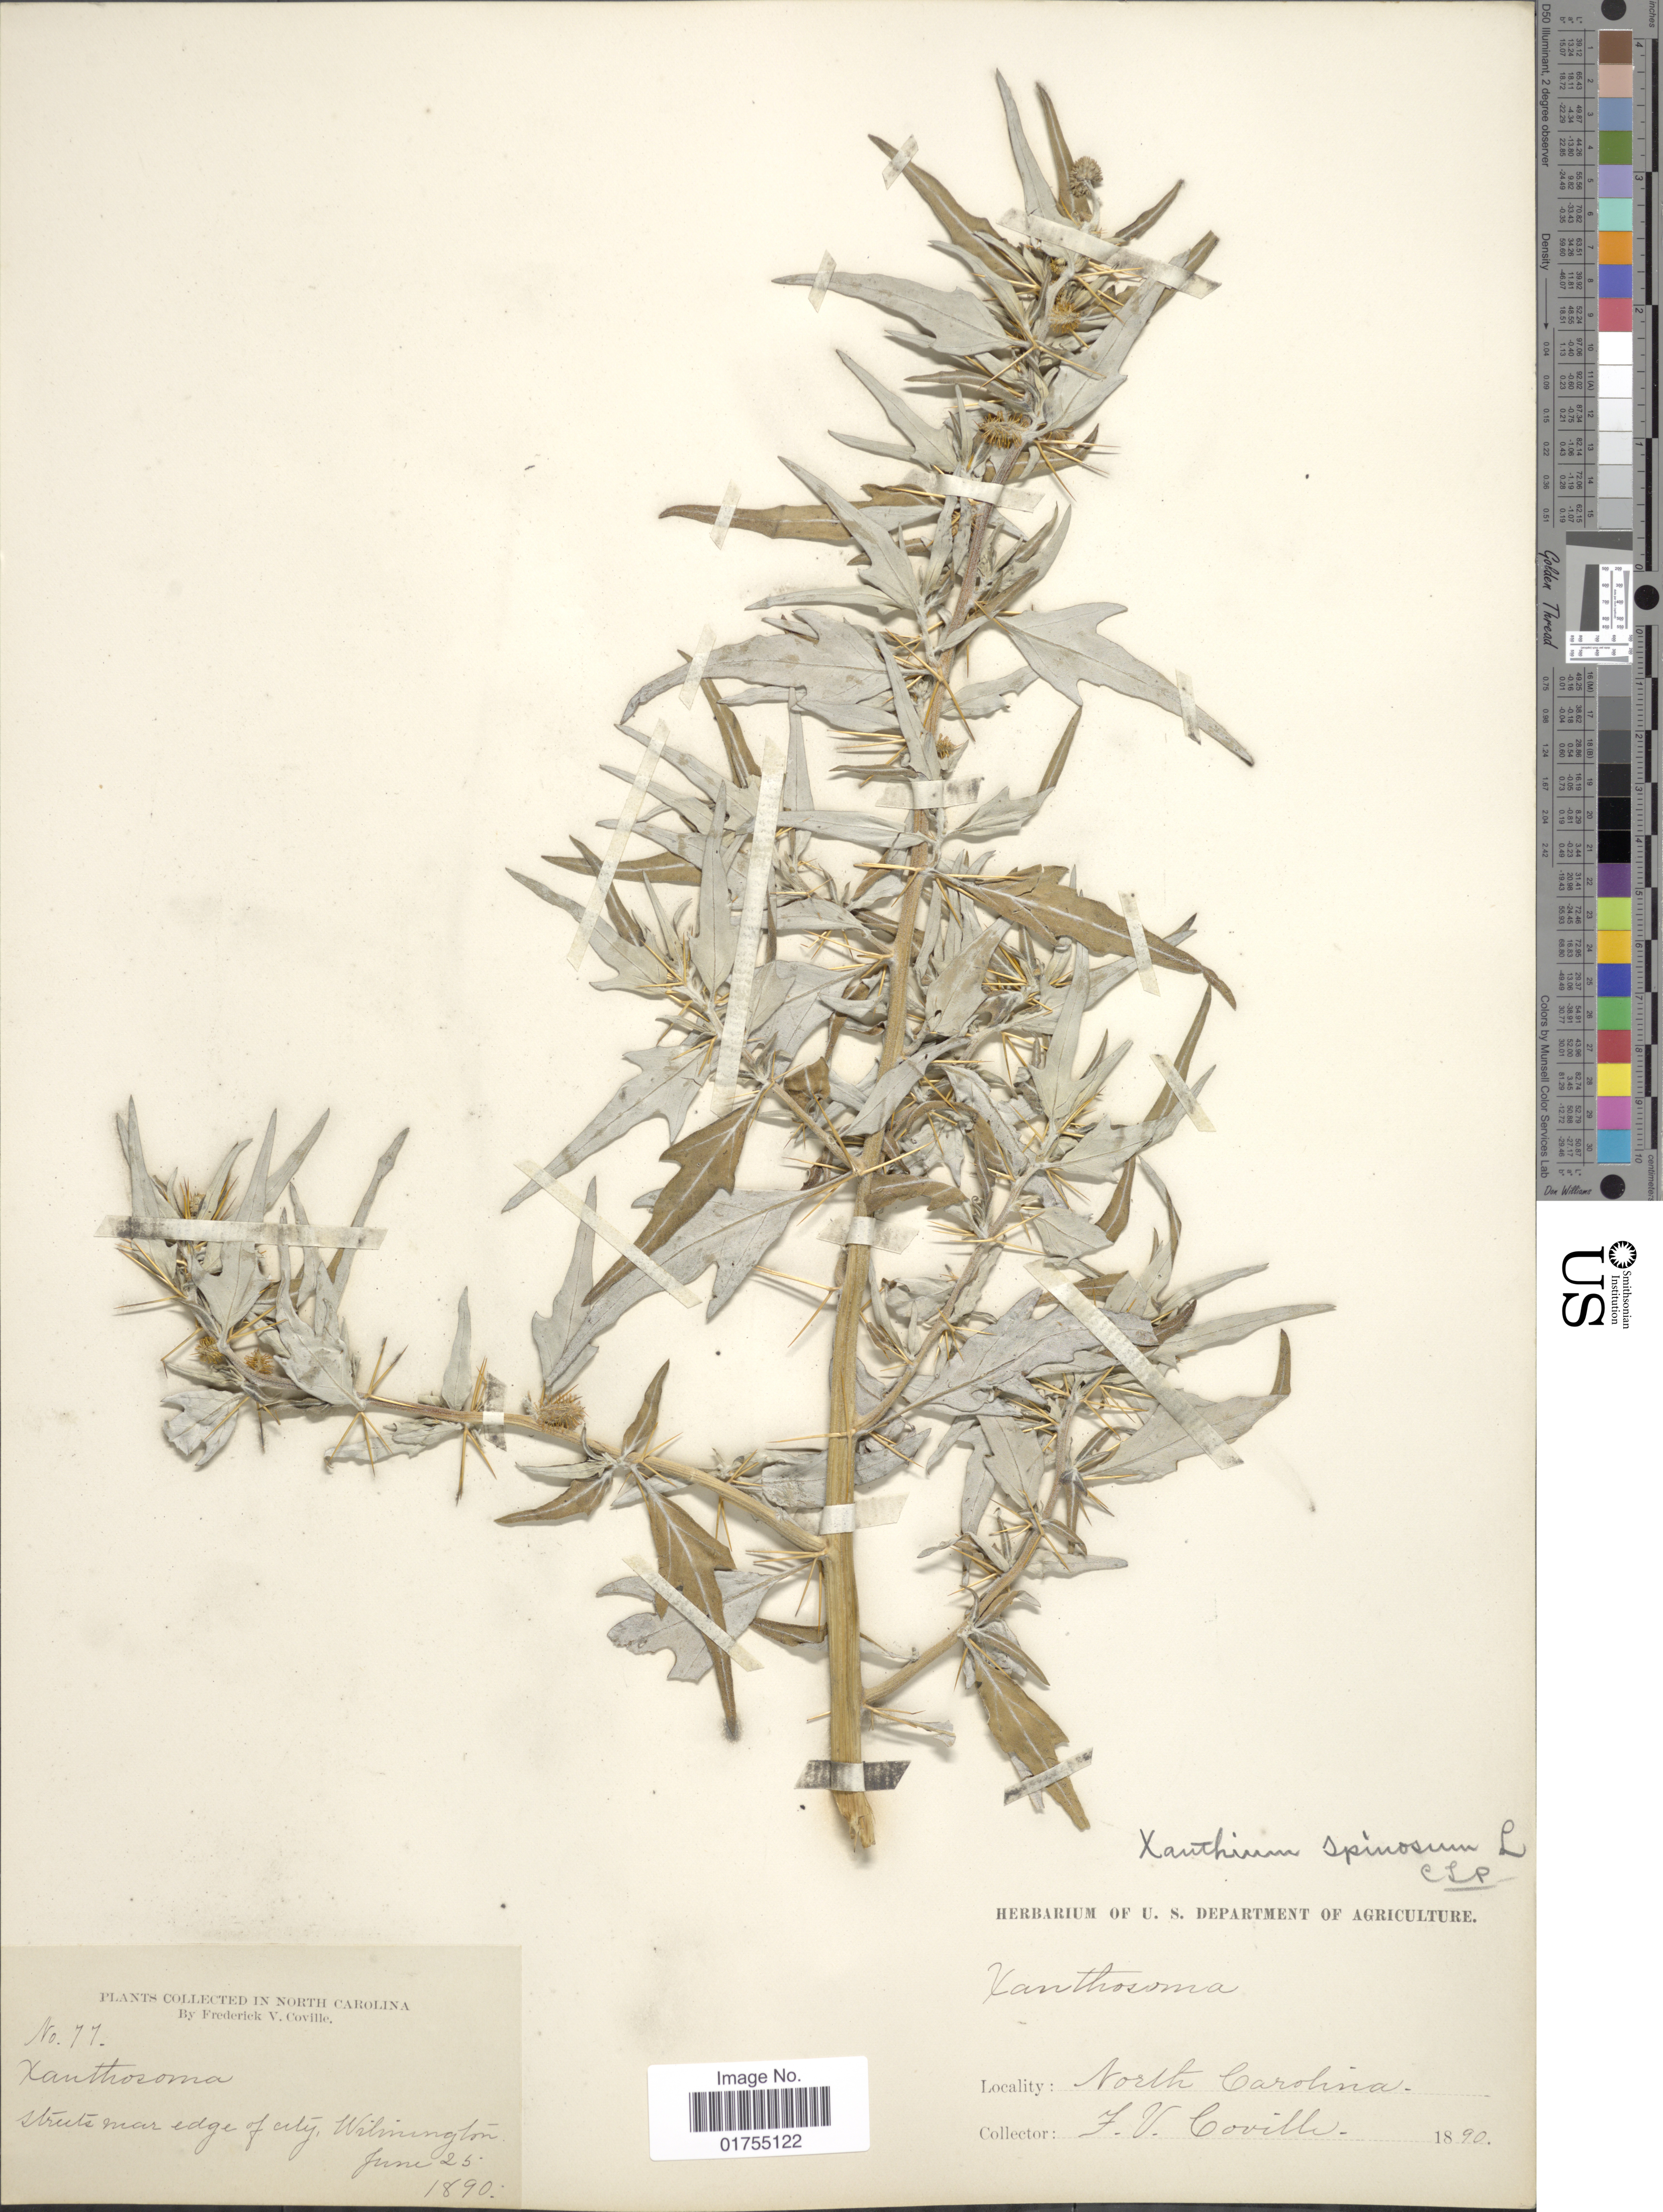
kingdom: Plantae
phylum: Tracheophyta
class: Magnoliopsida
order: Asterales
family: Asteraceae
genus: Xanthium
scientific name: Xanthium spinosum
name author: L.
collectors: F. V. Coville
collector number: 77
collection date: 1890-06-25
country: United States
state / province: North Carolina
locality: Streets near edge of city Wilmington